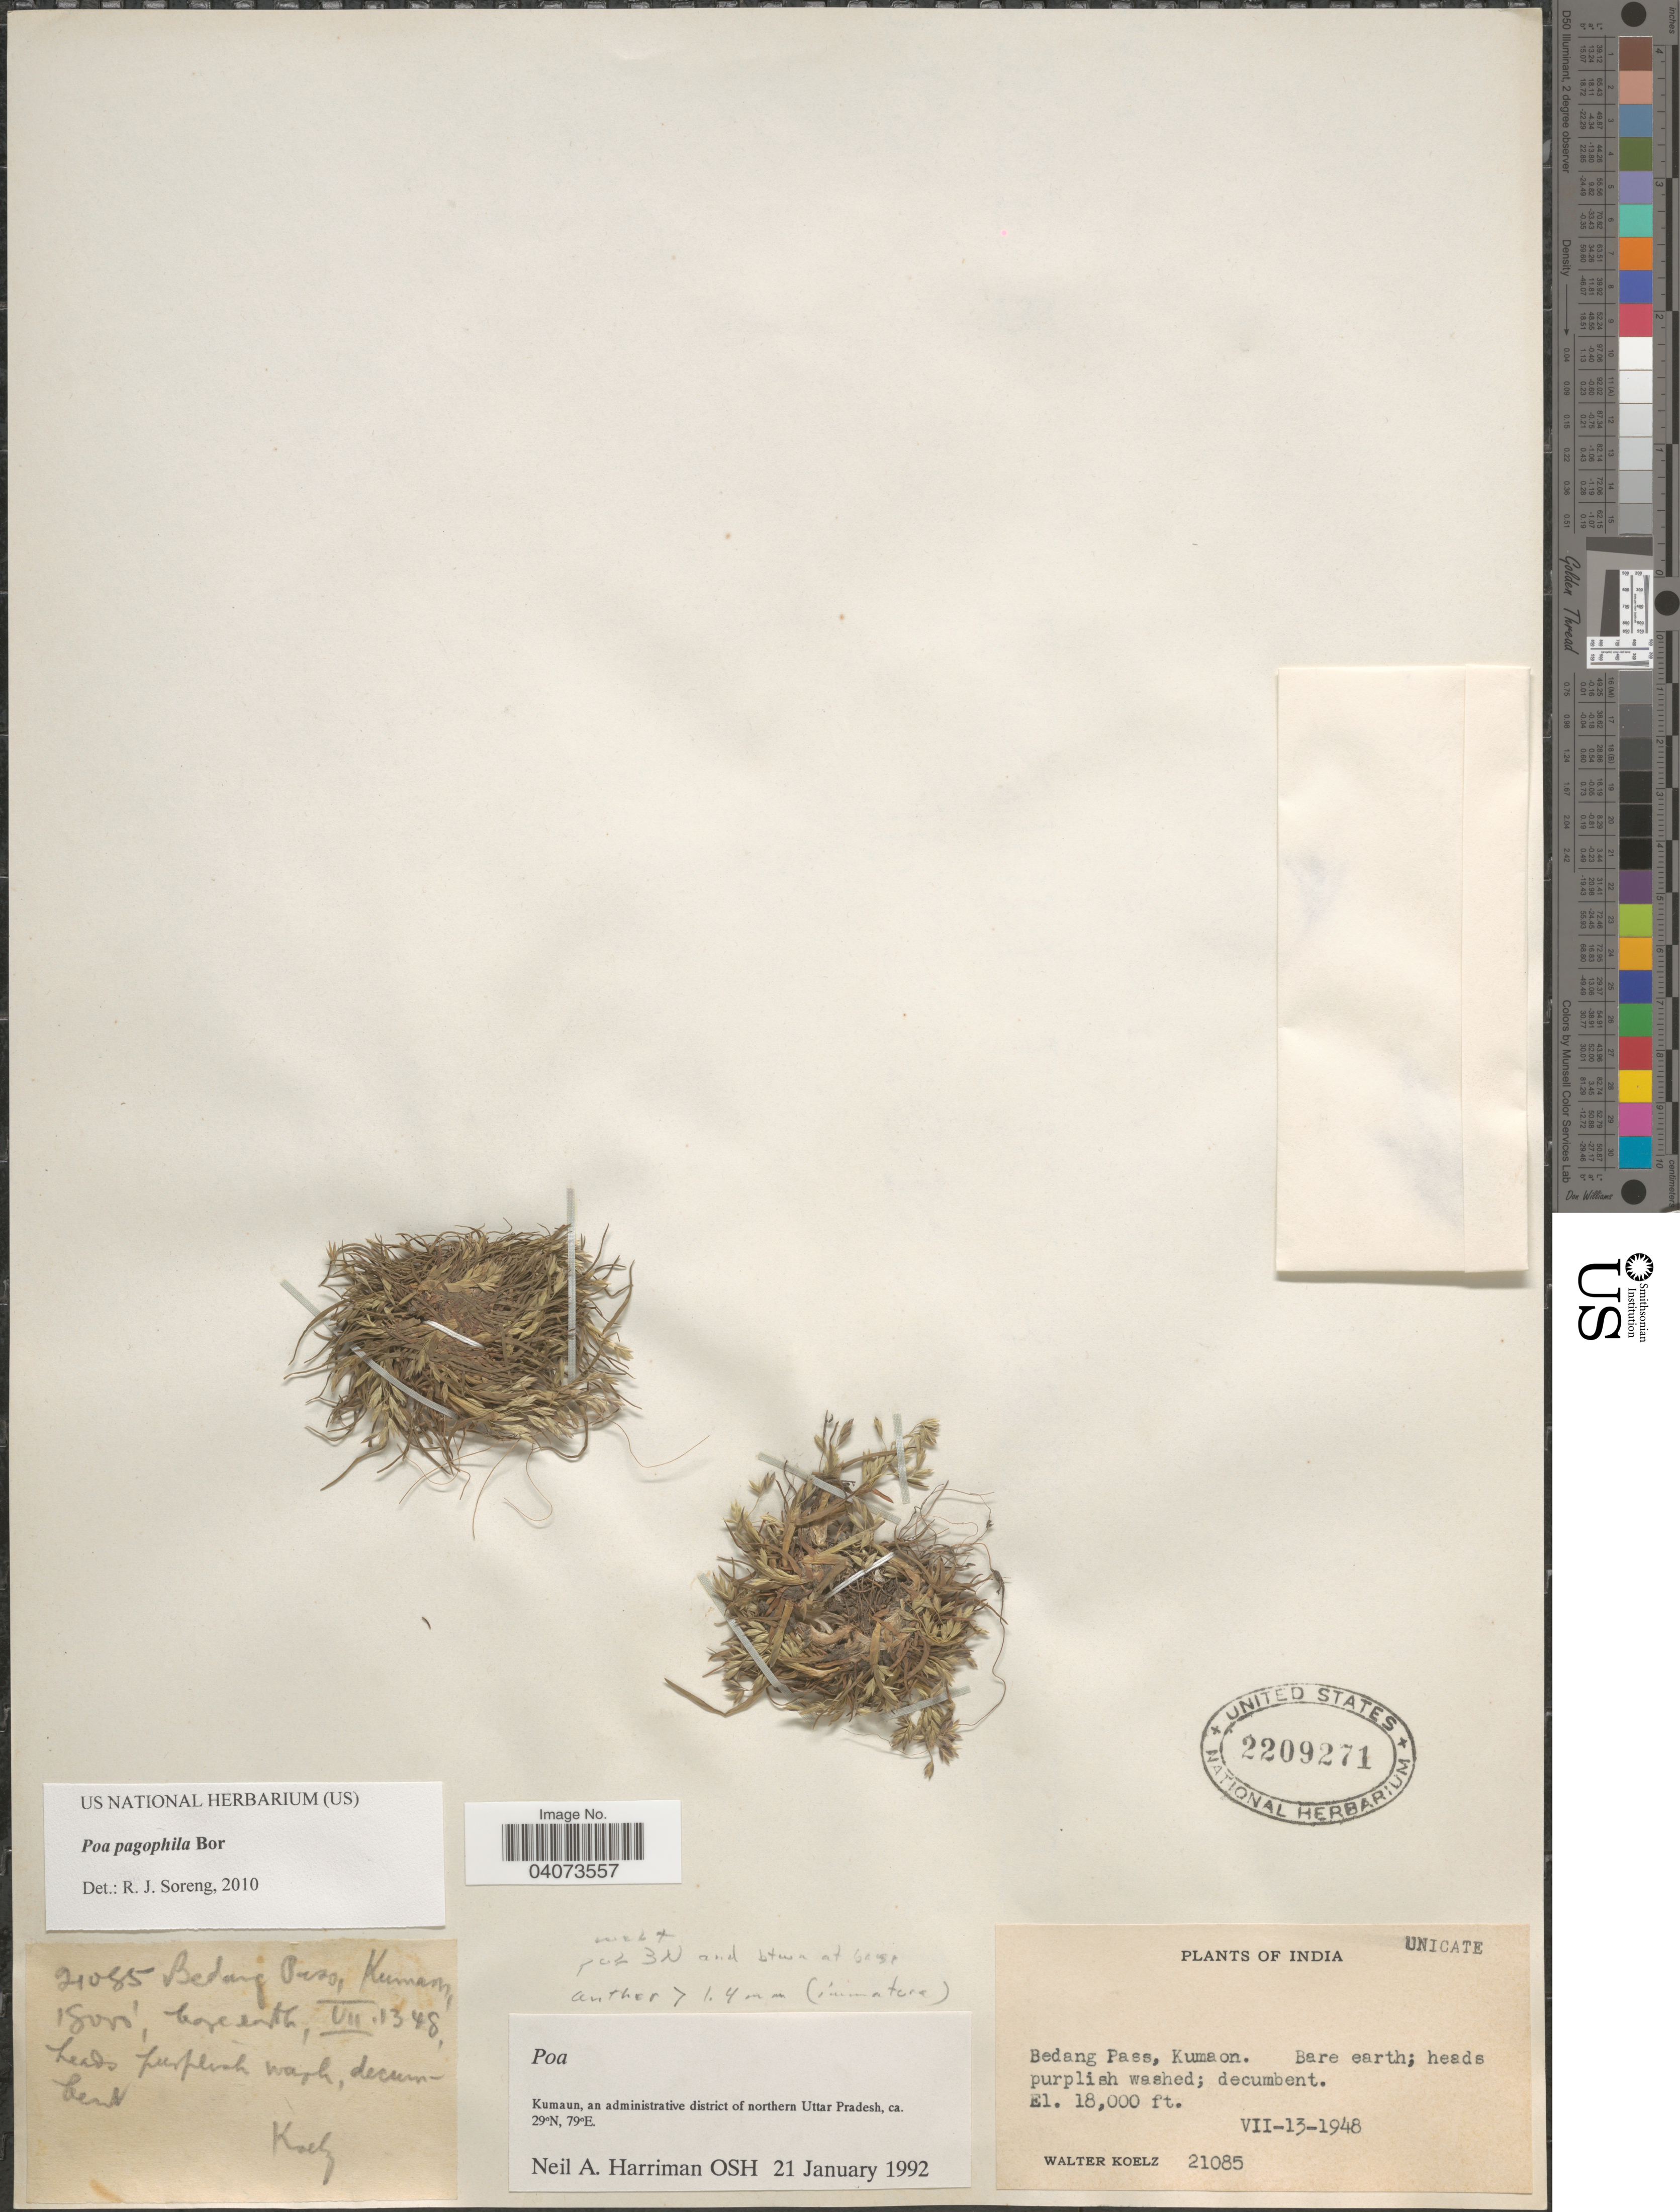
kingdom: Plantae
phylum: Tracheophyta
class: Liliopsida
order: Poales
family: Poaceae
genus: Poa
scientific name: Poa pagophila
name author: Bor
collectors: W. N. Koelz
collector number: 21085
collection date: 1948-07-13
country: India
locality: Bedang Pass, Kumaon.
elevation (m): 5486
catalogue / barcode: US 2209271